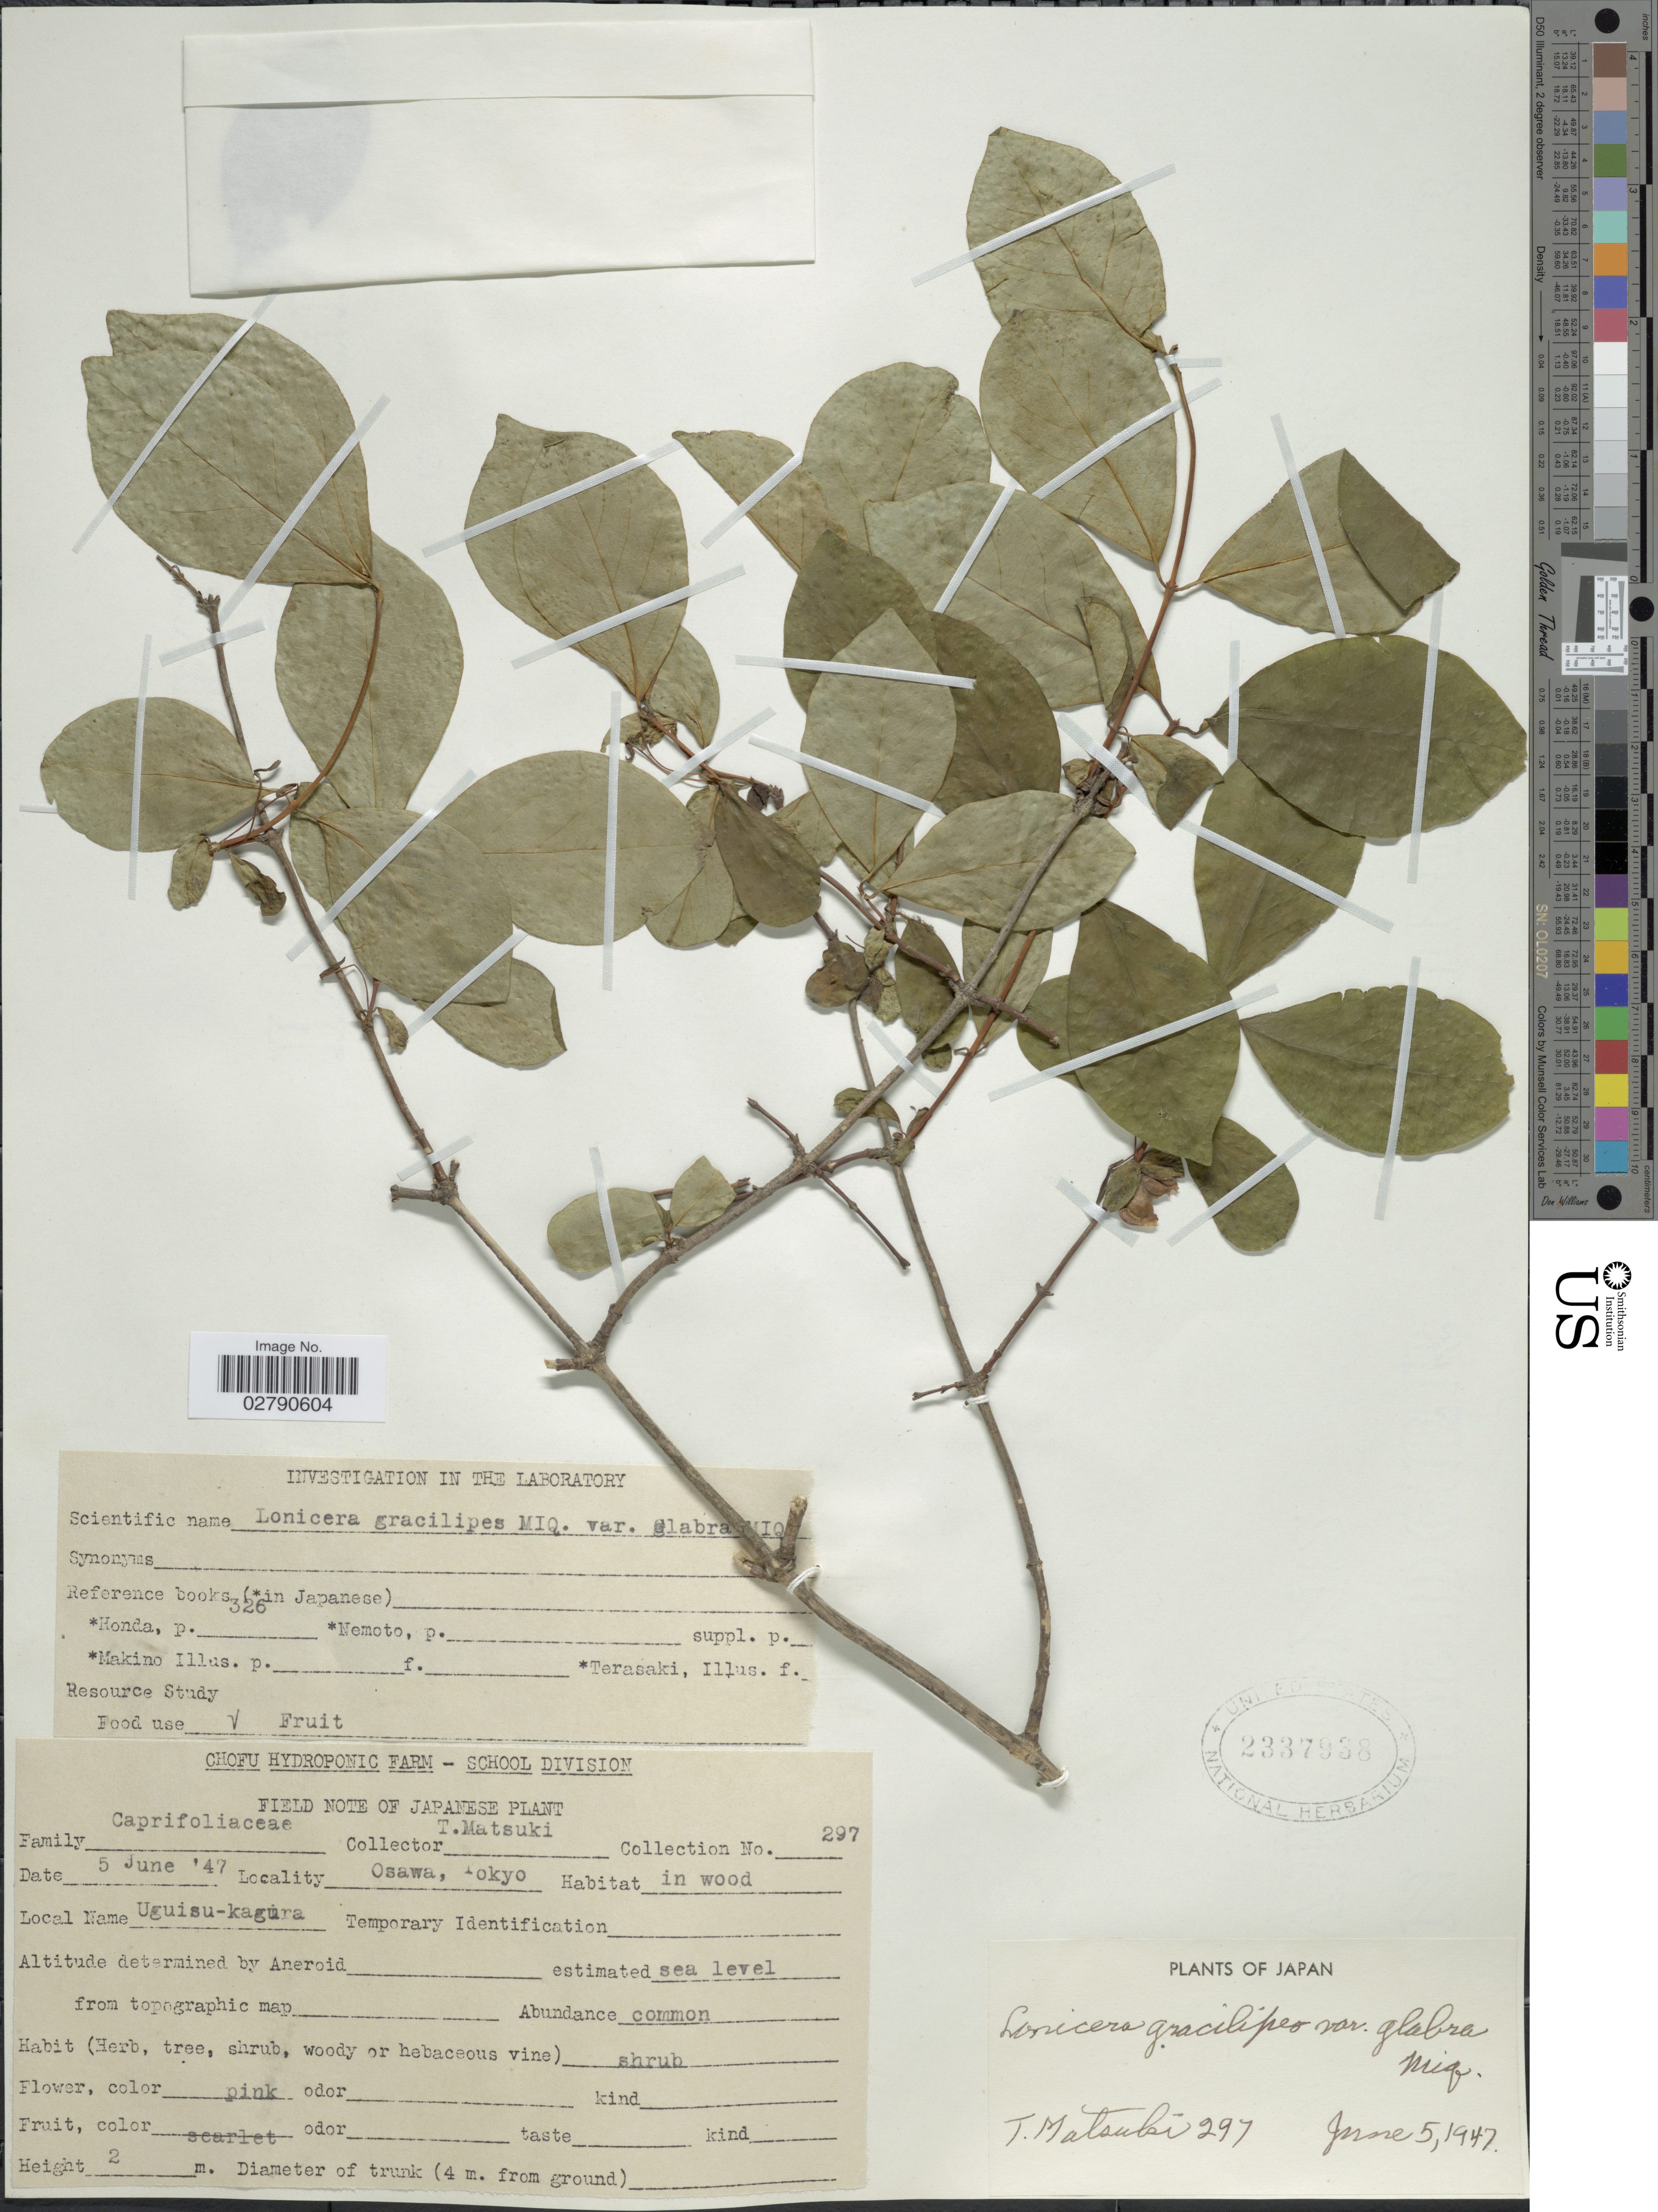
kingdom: Plantae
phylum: Tracheophyta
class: Magnoliopsida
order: Dipsacales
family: Caprifoliaceae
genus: Lonicera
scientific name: Lonicera gracilipes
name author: Miq.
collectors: T. Matsuki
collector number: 297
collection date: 1947-06-05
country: Japan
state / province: Tokyo, Federal City of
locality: Osawa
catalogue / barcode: US 2337938